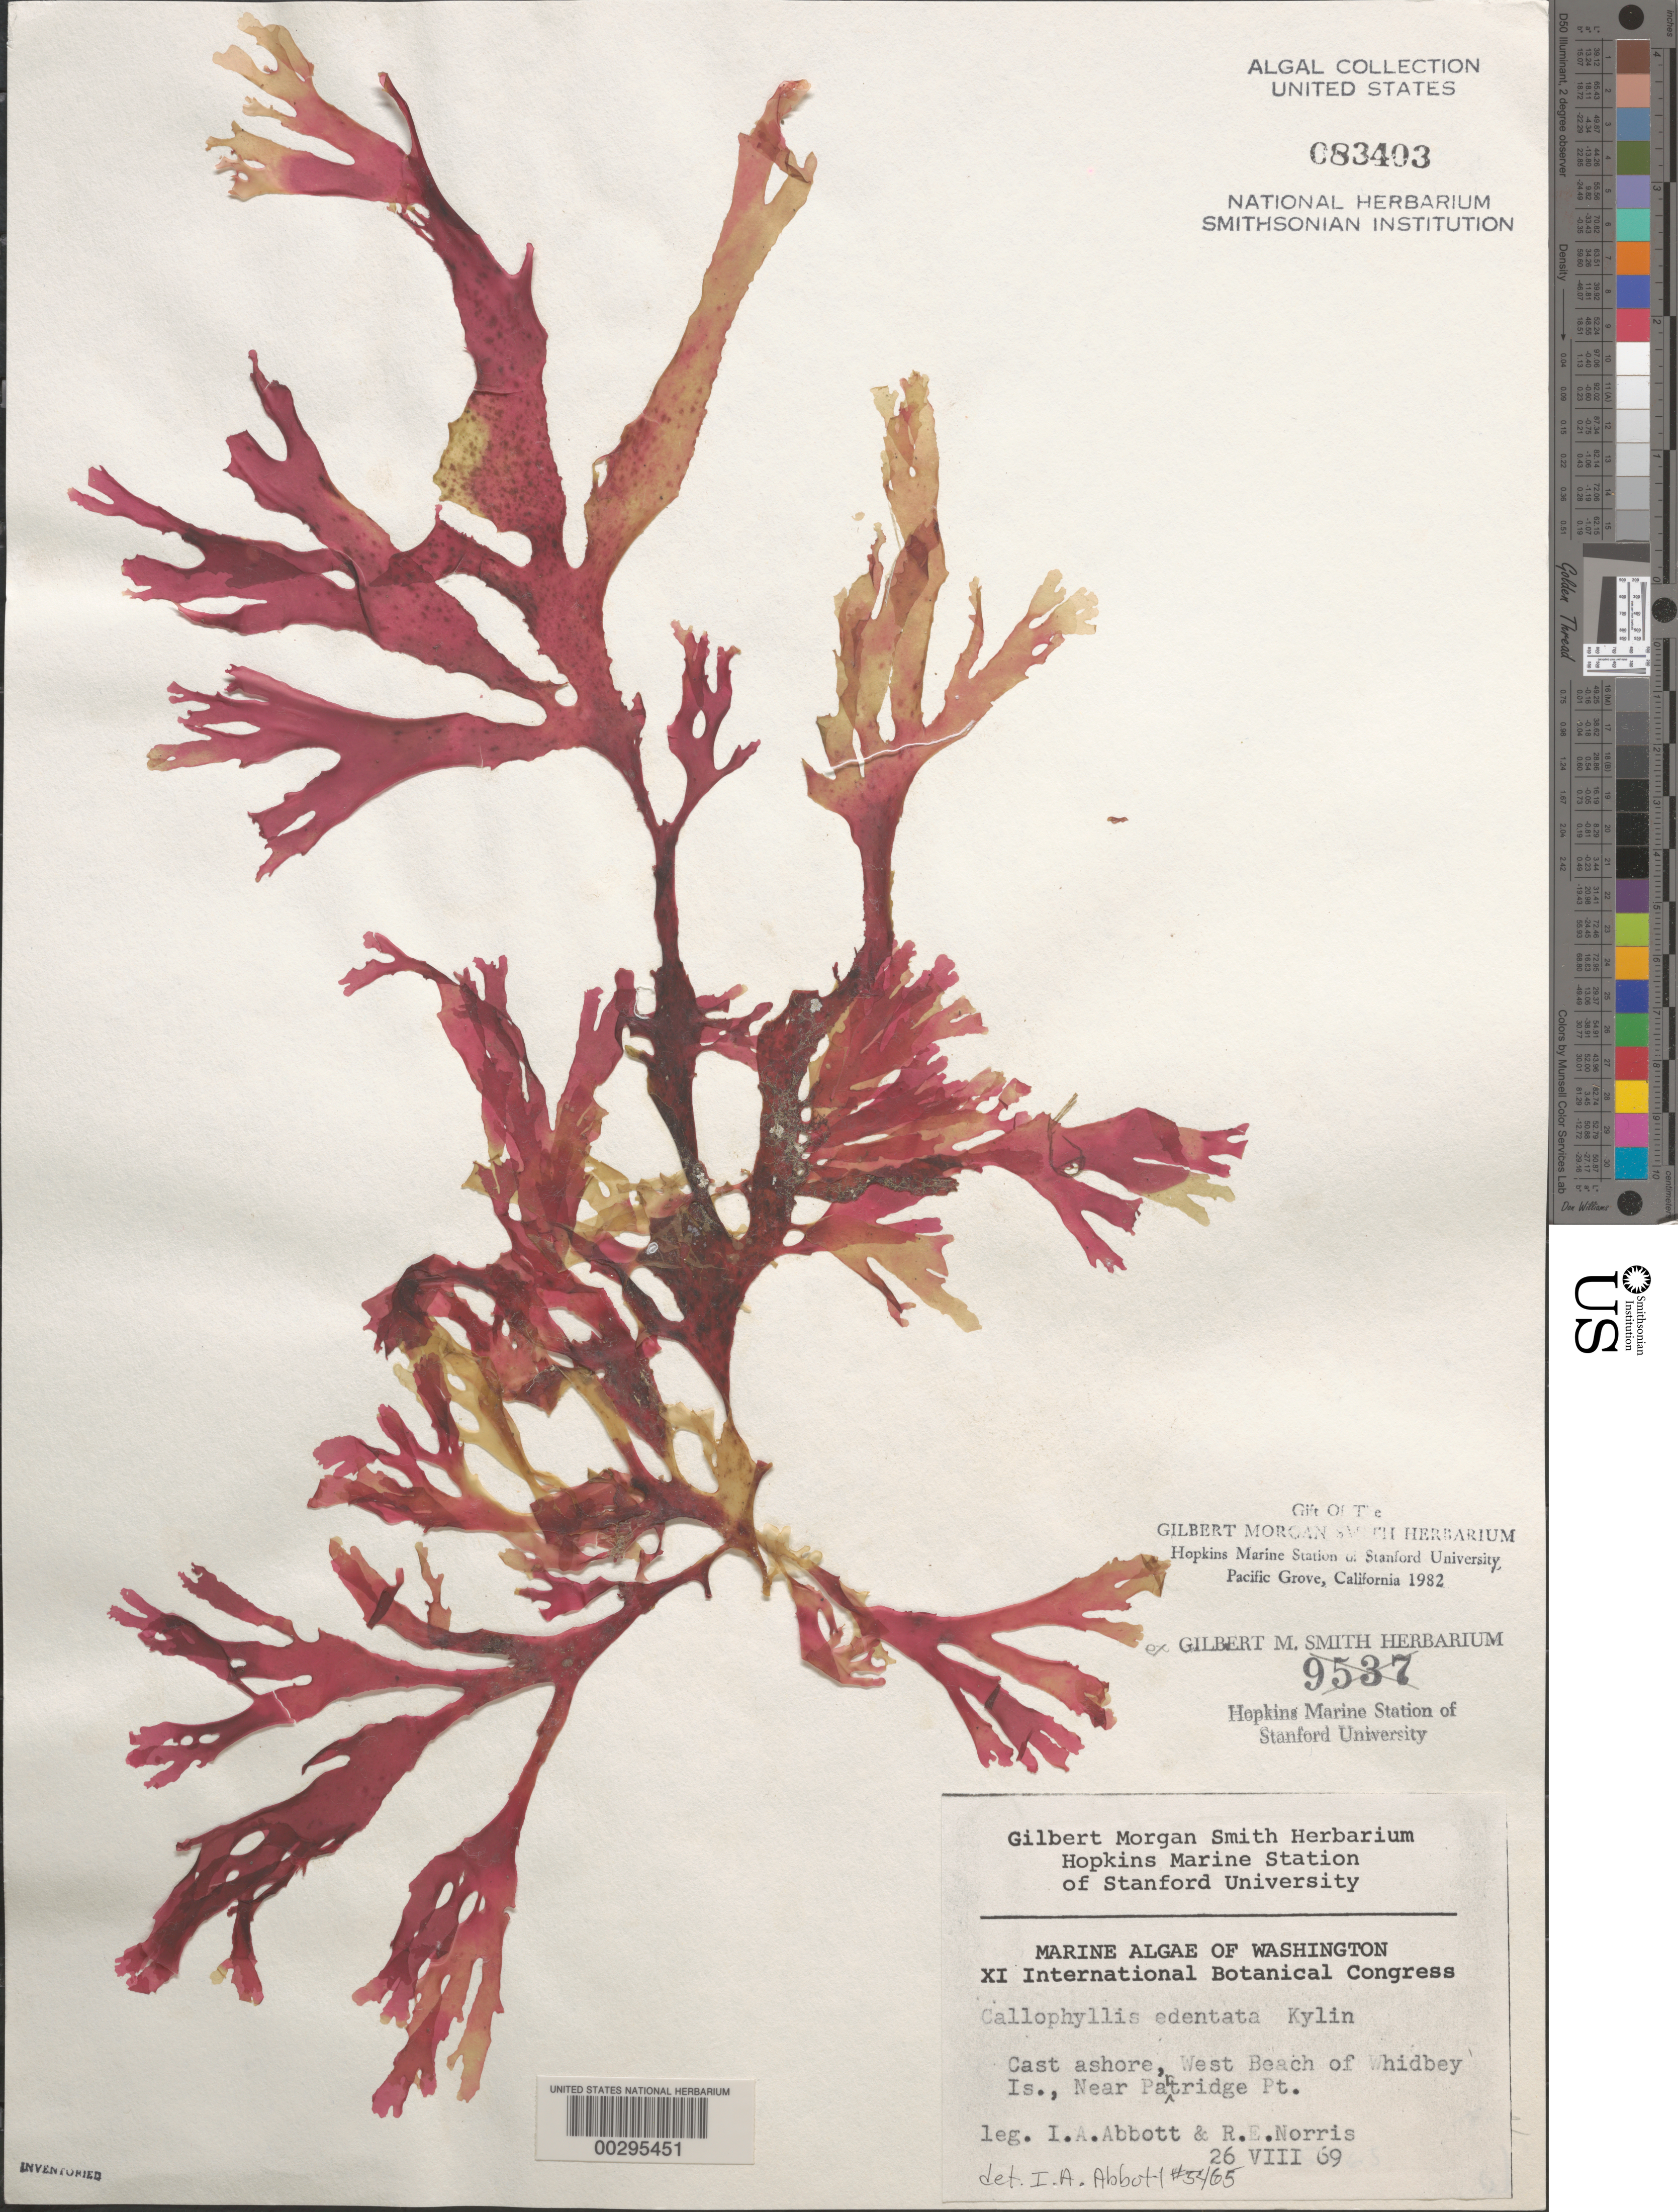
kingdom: Plantae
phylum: Rhodophyta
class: Florideophyceae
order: Gigartinales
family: Kallymeniaceae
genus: Callophyllis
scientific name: Callophyllis edentata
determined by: Abbott, Isabella A.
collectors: I. A. Abbott & R. E. Norris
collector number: IAA 5465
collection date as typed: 26 Aug 1969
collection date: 1969-08-26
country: United States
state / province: Washington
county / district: Island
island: Whidbey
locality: West Beach near Partridge Point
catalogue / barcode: US 83403